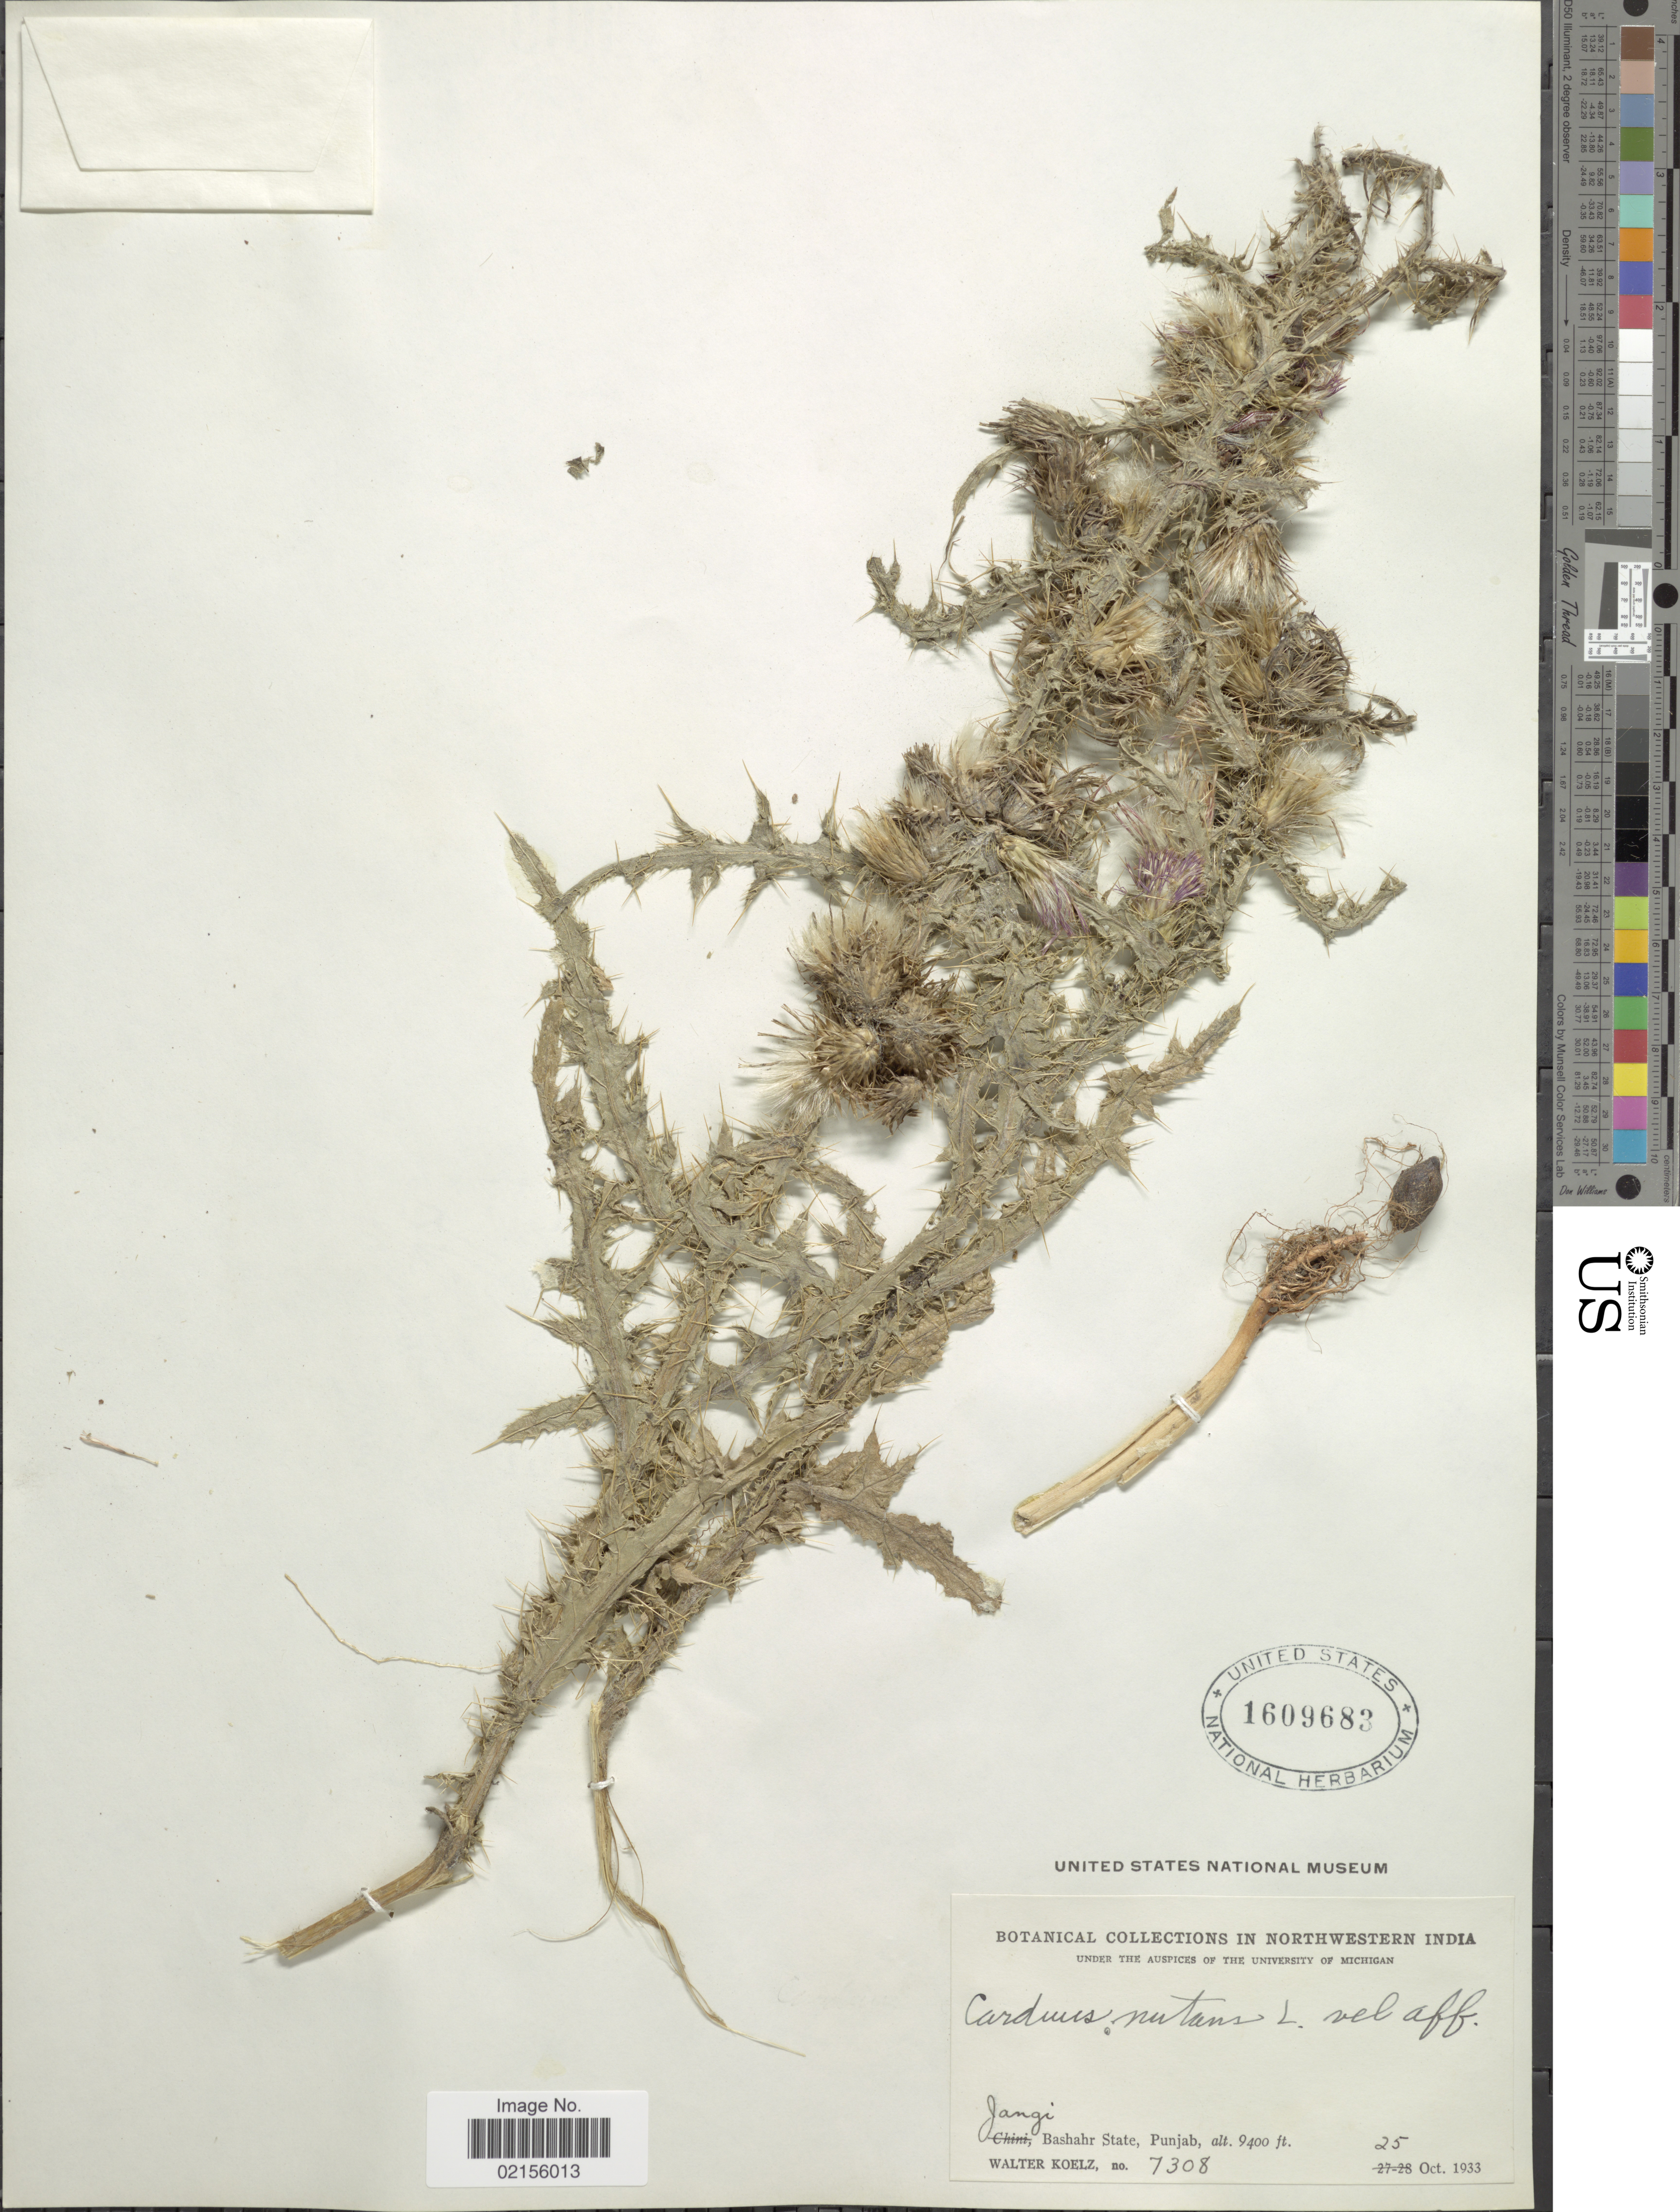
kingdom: Plantae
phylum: Tracheophyta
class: Magnoliopsida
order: Asterales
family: Asteraceae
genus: Carduus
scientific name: Carduus nutans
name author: L.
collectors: W. N. Koelz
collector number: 7308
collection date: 1933-10-25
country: India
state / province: Punjab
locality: Jangi, Bashahr State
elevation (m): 2865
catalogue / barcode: US 1609683